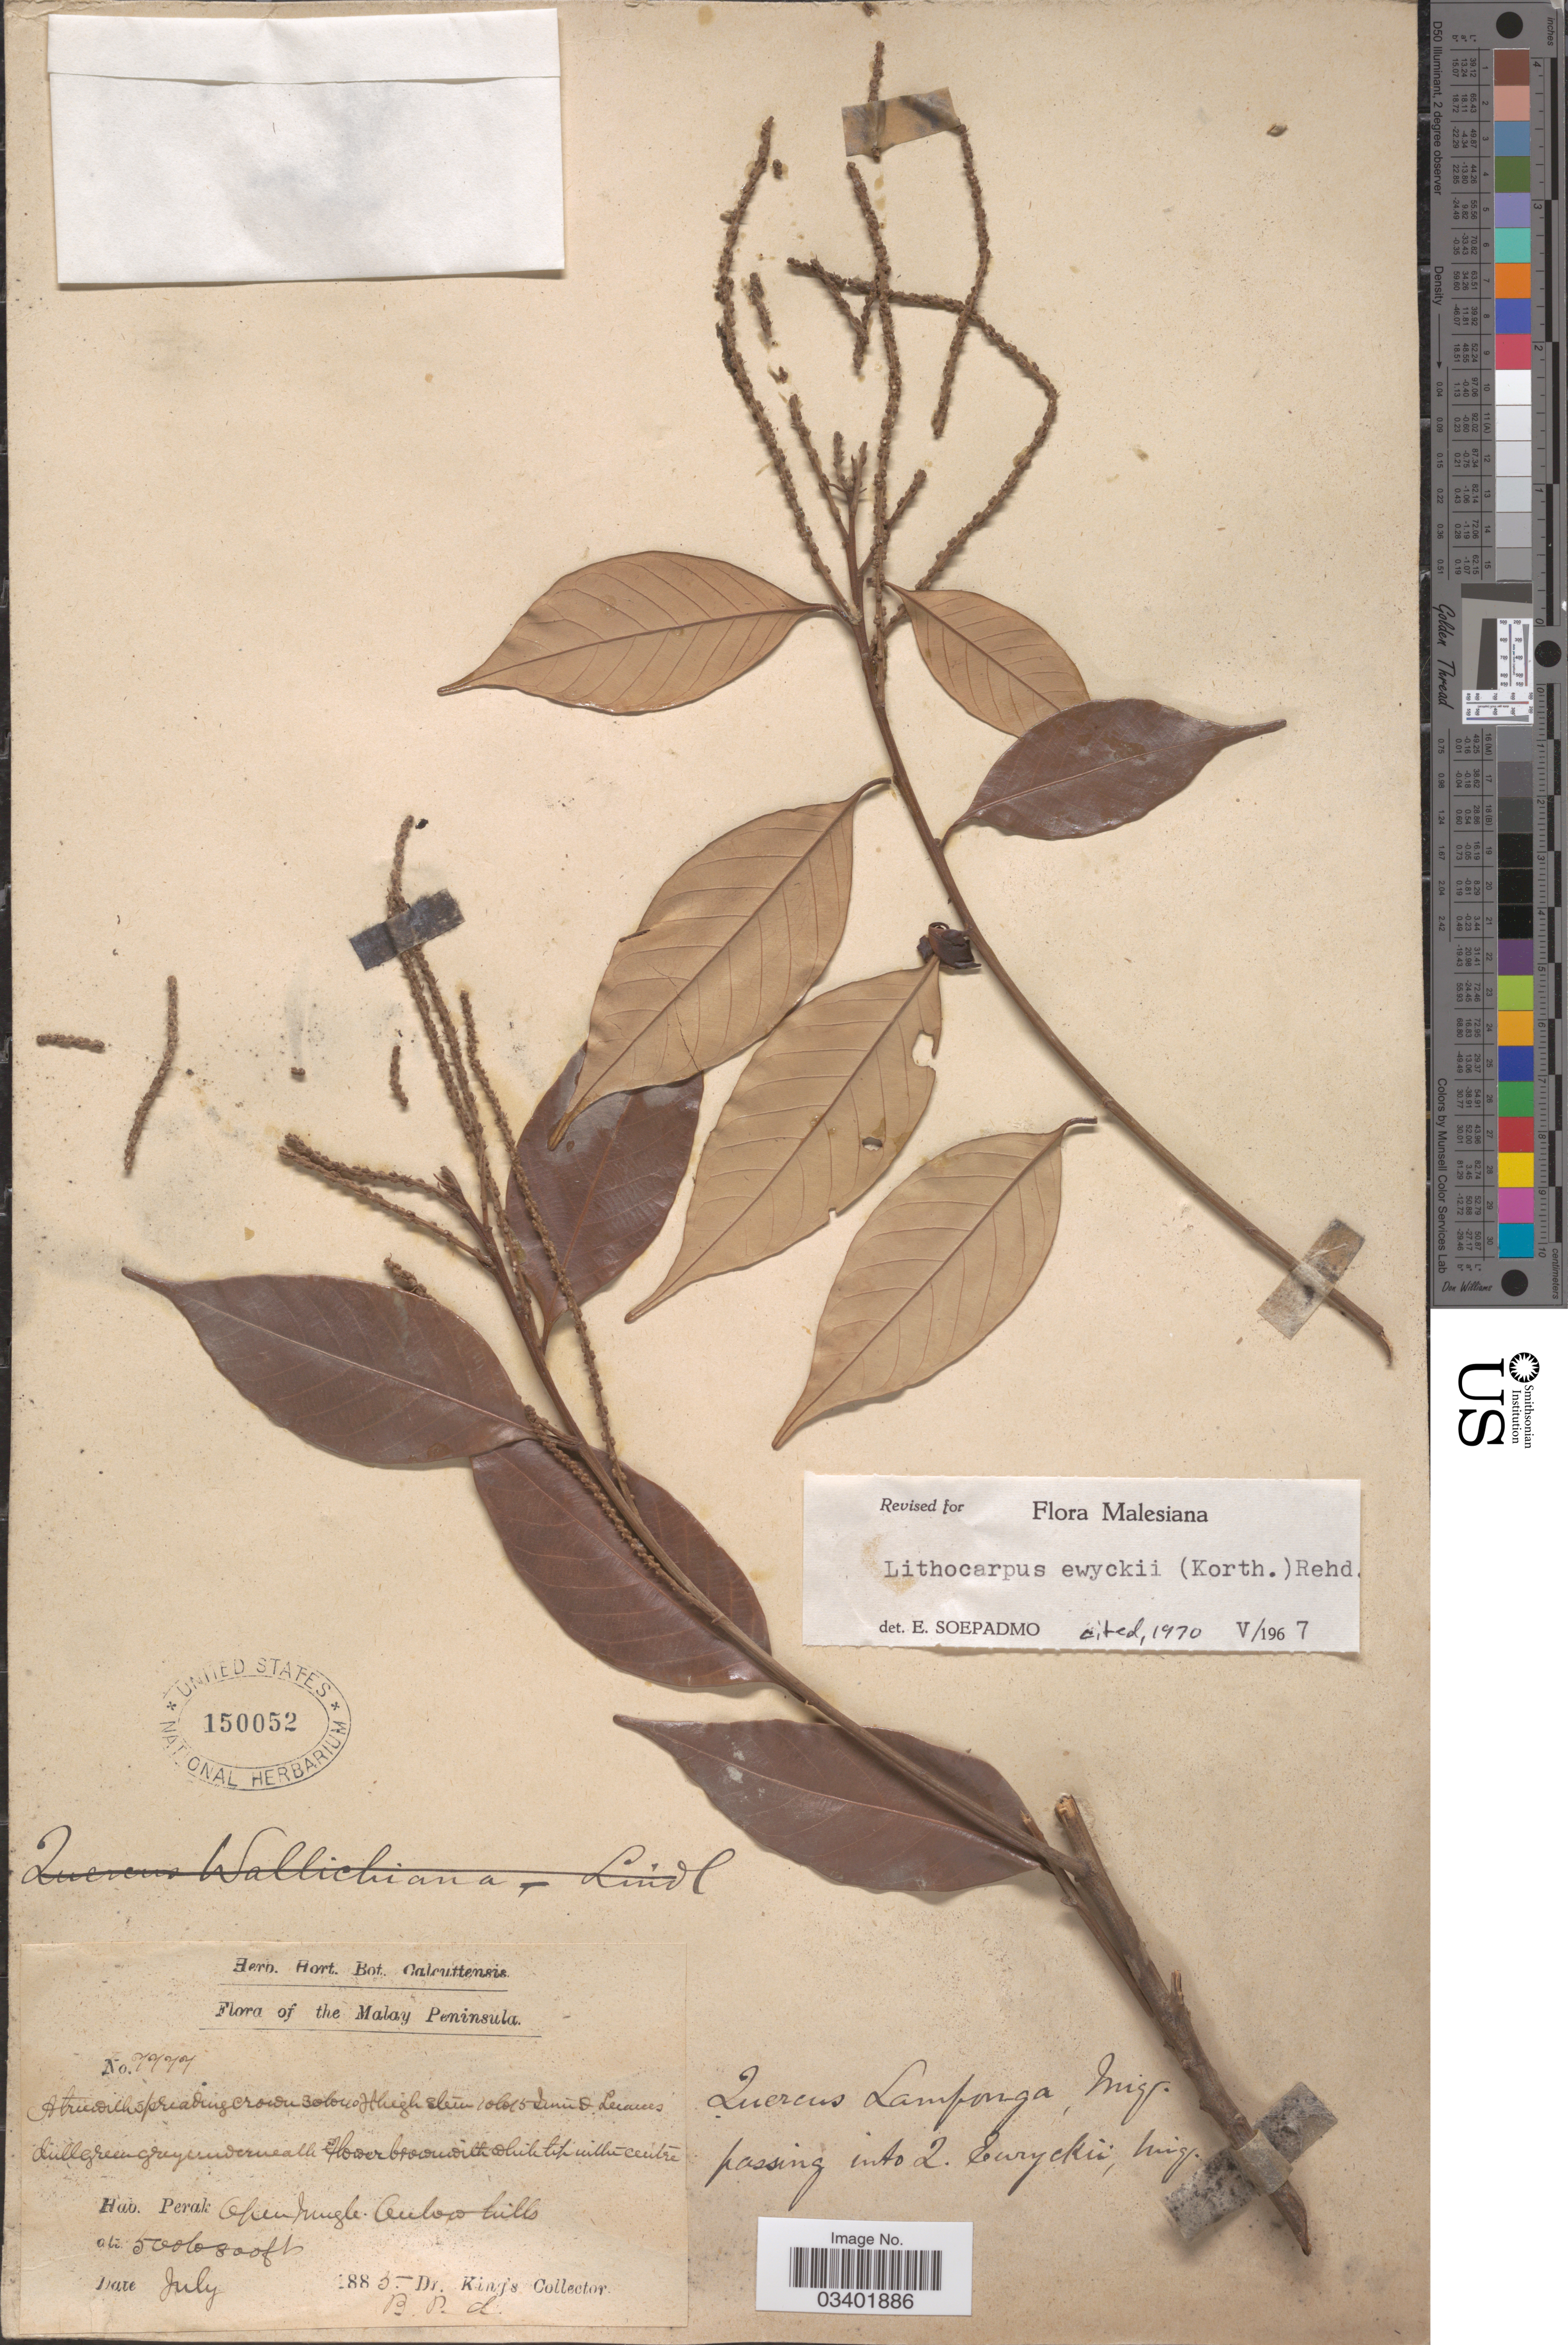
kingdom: Plantae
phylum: Tracheophyta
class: Magnoliopsida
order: Fagales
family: Fagaceae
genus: Lithocarpus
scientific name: Lithocarpus ewyckii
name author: (Korth.) Rehder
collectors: Dr. King's collector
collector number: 7777*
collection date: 1885-07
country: Malaysia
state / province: Perak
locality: Malay Peninsula. On low hills.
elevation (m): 152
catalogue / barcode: US 150052